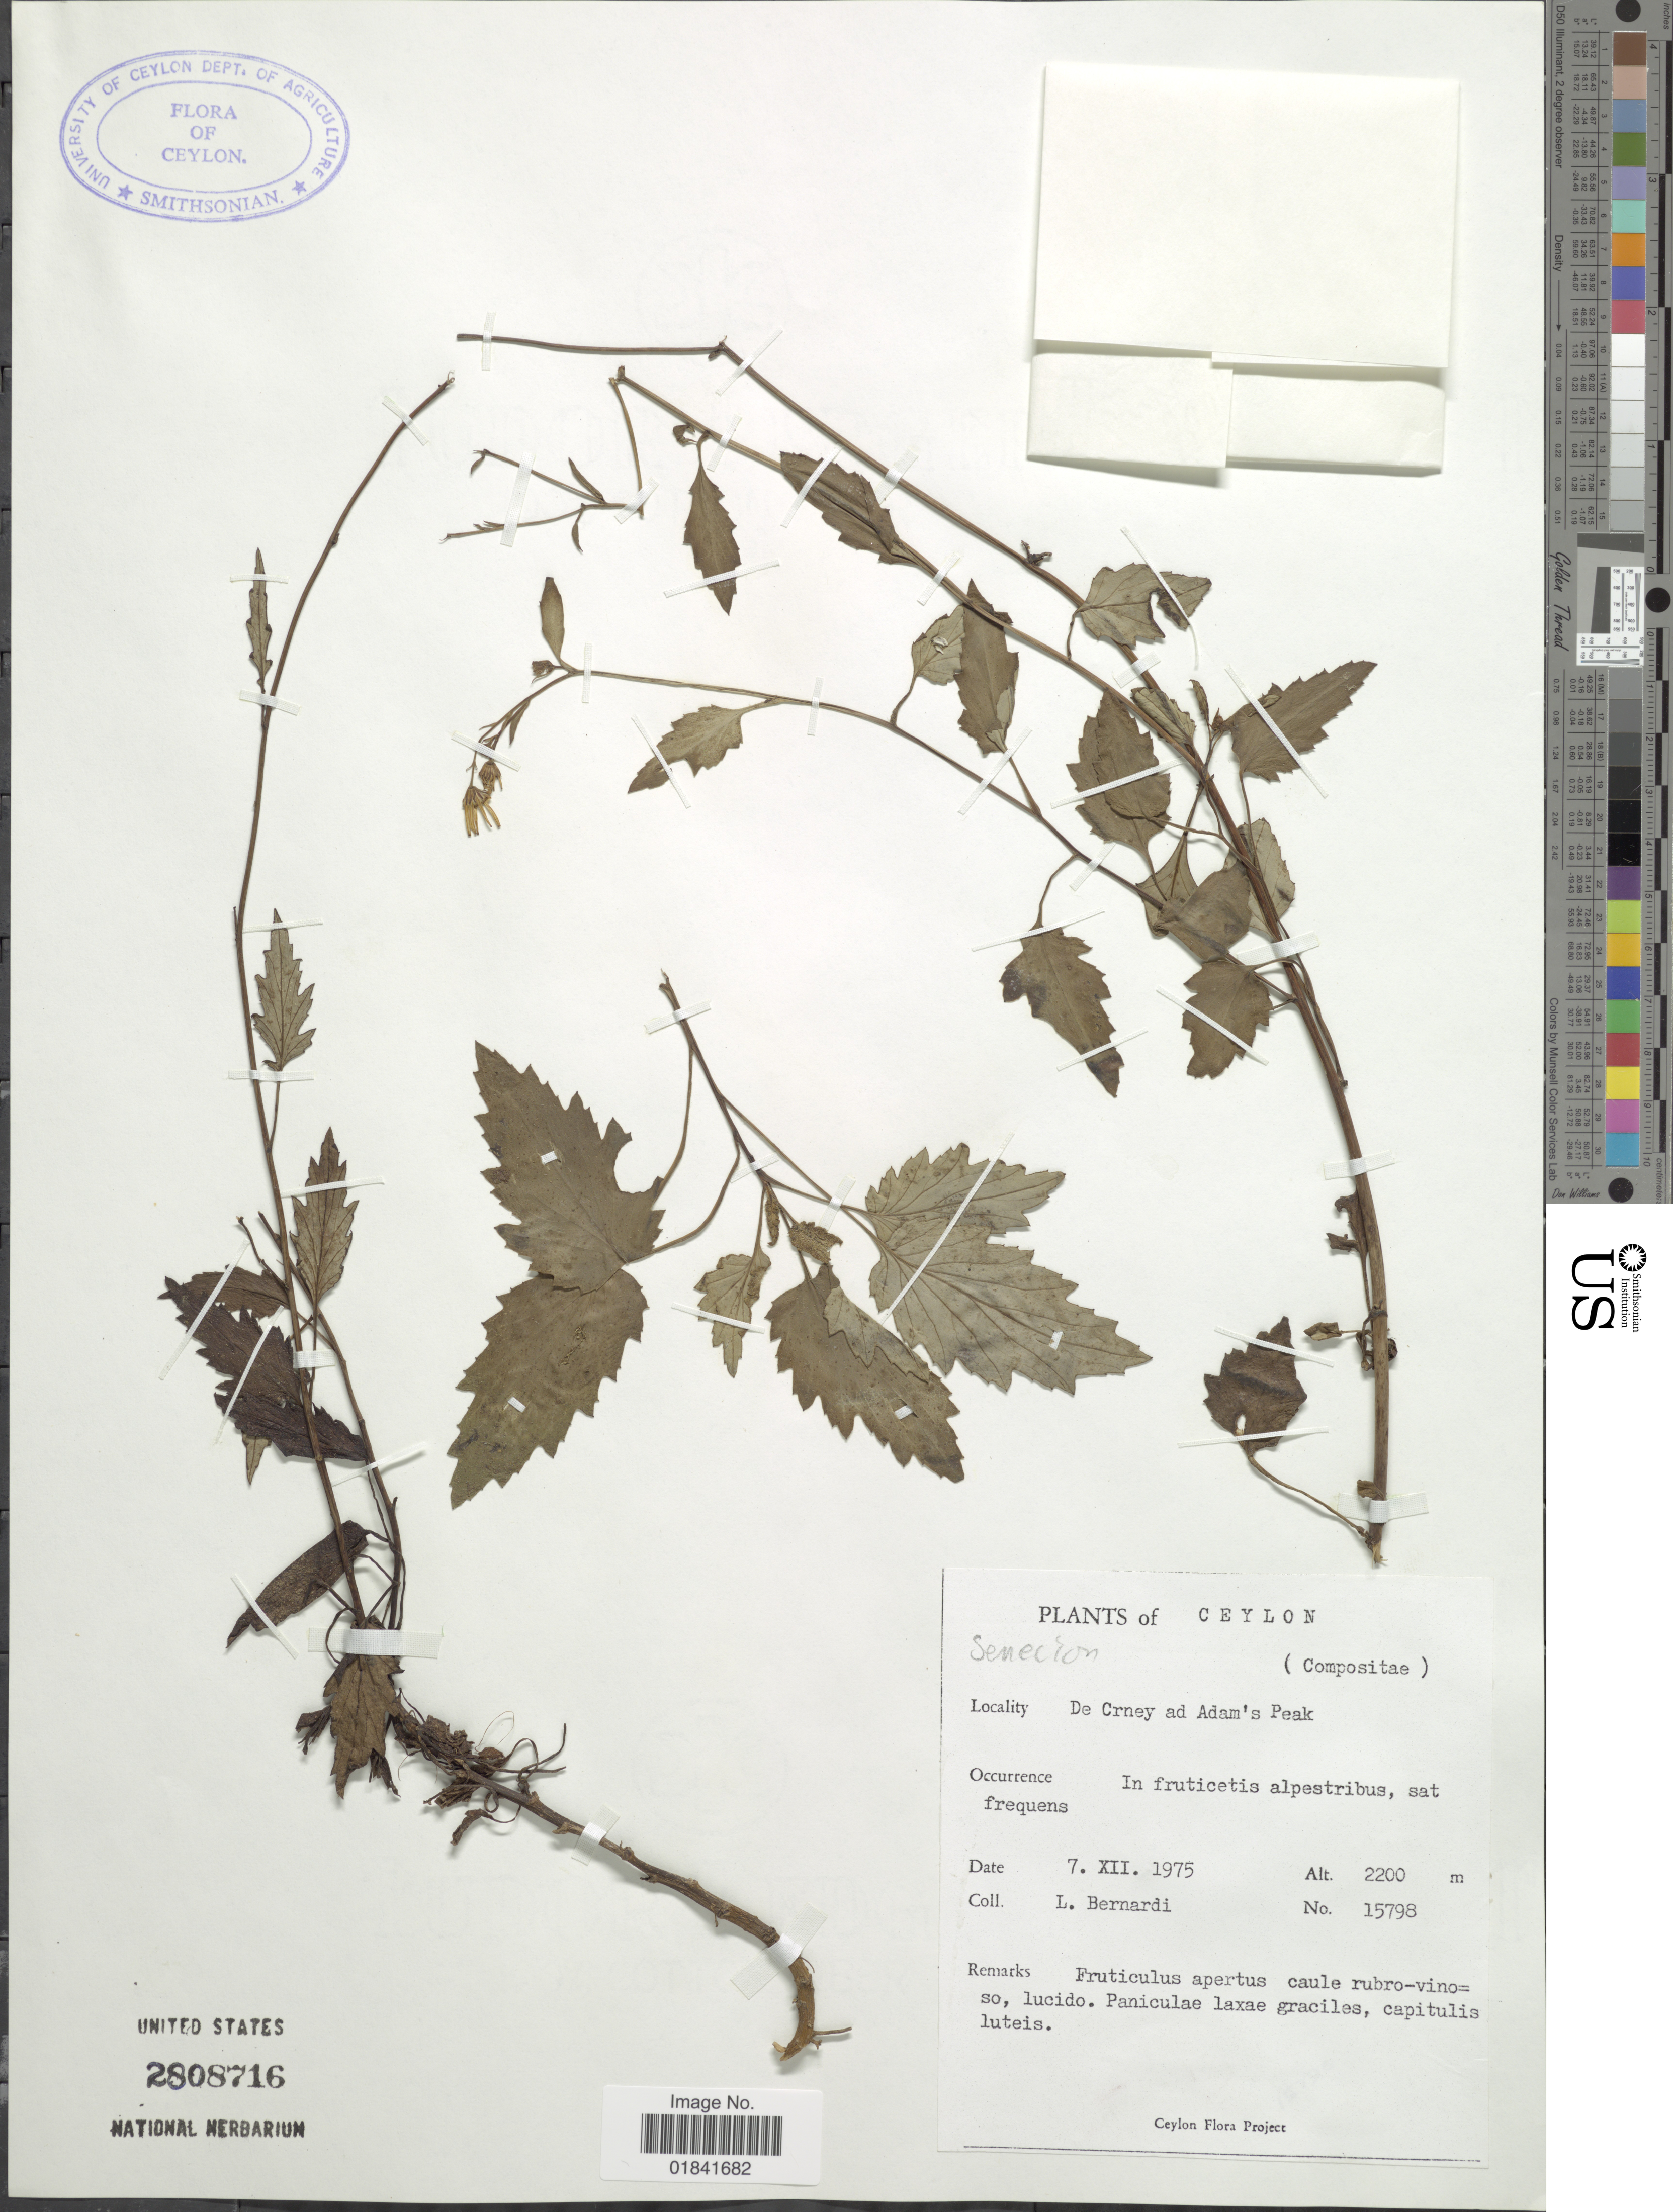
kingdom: Plantae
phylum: Tracheophyta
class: Magnoliopsida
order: Asterales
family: Asteraceae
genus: Senecio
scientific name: Senecio sp.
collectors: L. Bernardi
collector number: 15798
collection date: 1975-12-07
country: Sri Lanka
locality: Ceylon, De Crney ad Adam's Peak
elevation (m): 2200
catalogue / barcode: US 2808716